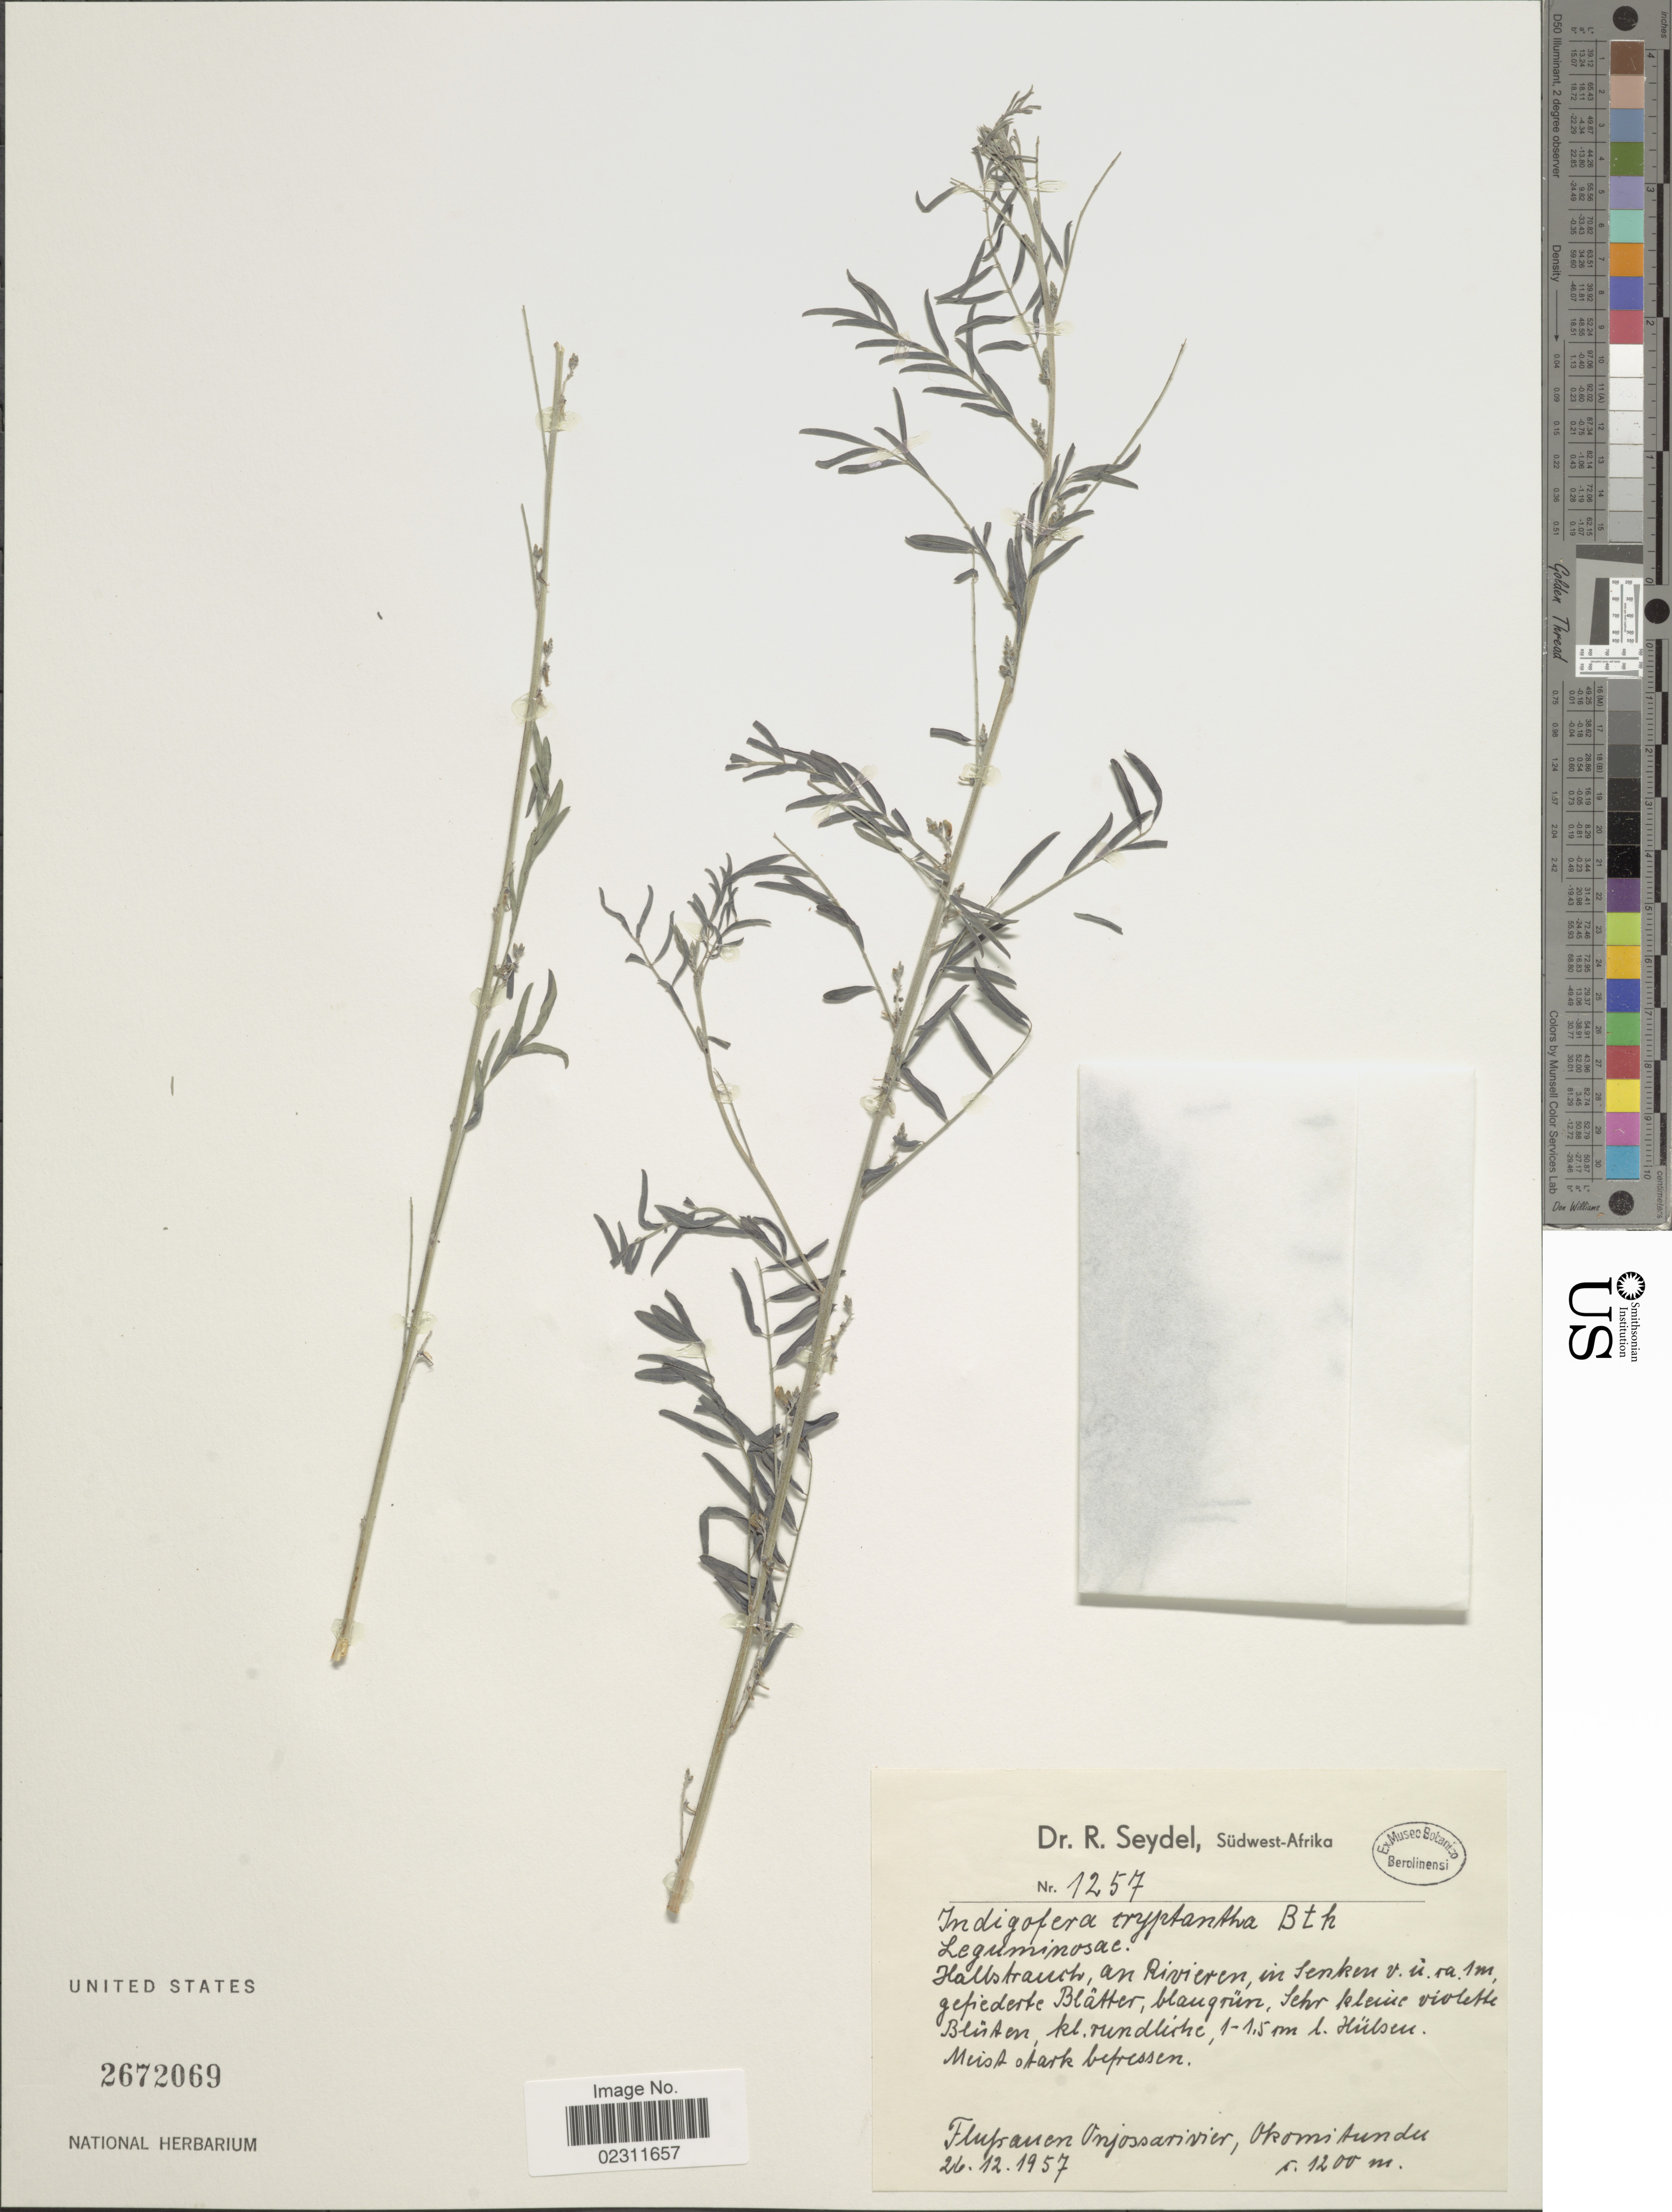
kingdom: Plantae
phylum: Tracheophyta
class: Magnoliopsida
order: Fabales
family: Fabaceae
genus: Indigofera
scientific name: Indigofera cryptantha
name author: Harv.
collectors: R. Seydel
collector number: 1257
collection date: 1957-12-26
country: Namibia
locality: Sudwest-Afrika, Flufpanen, Onjossarivier, Okomitundu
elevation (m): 1200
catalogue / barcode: US 2672069